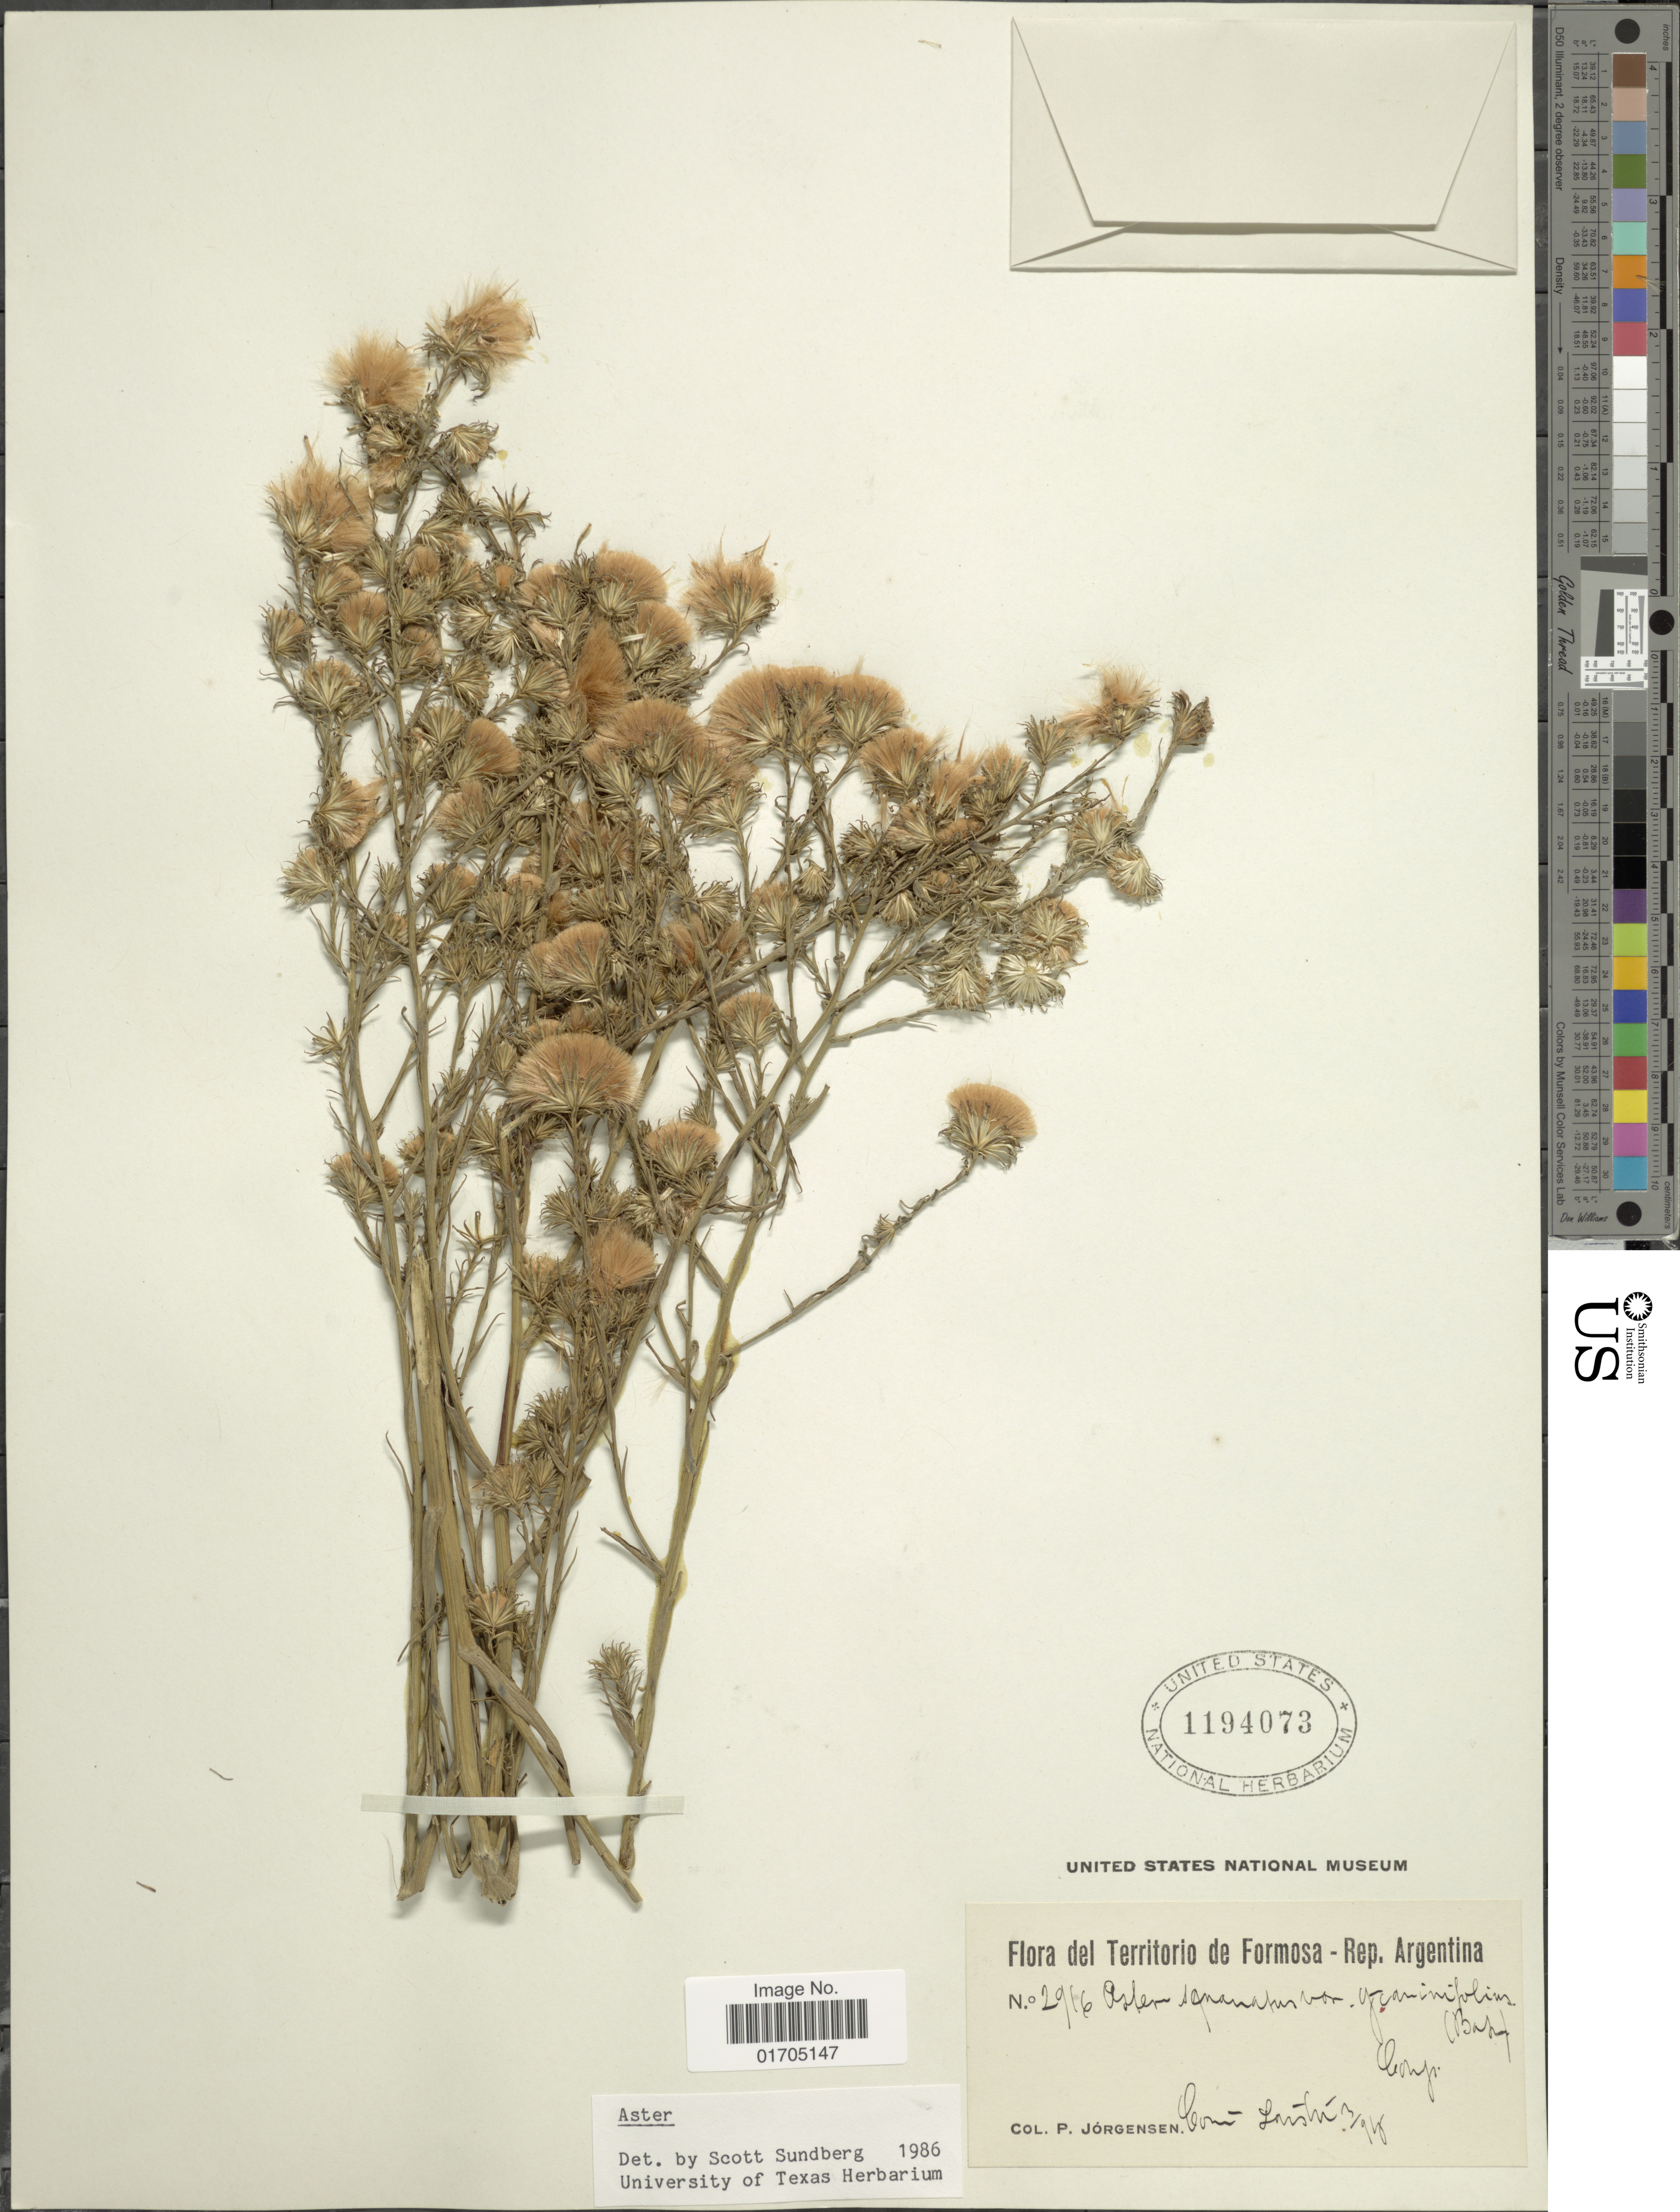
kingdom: Plantae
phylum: Tracheophyta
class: Magnoliopsida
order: Asterales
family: Asteraceae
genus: Symphyotrichum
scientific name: Symphyotrichum sp.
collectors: P. Jörgensen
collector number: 2916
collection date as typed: Transcribed d/m/y: /3/94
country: Argentina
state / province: Formosa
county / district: Laishí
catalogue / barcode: US 1194073